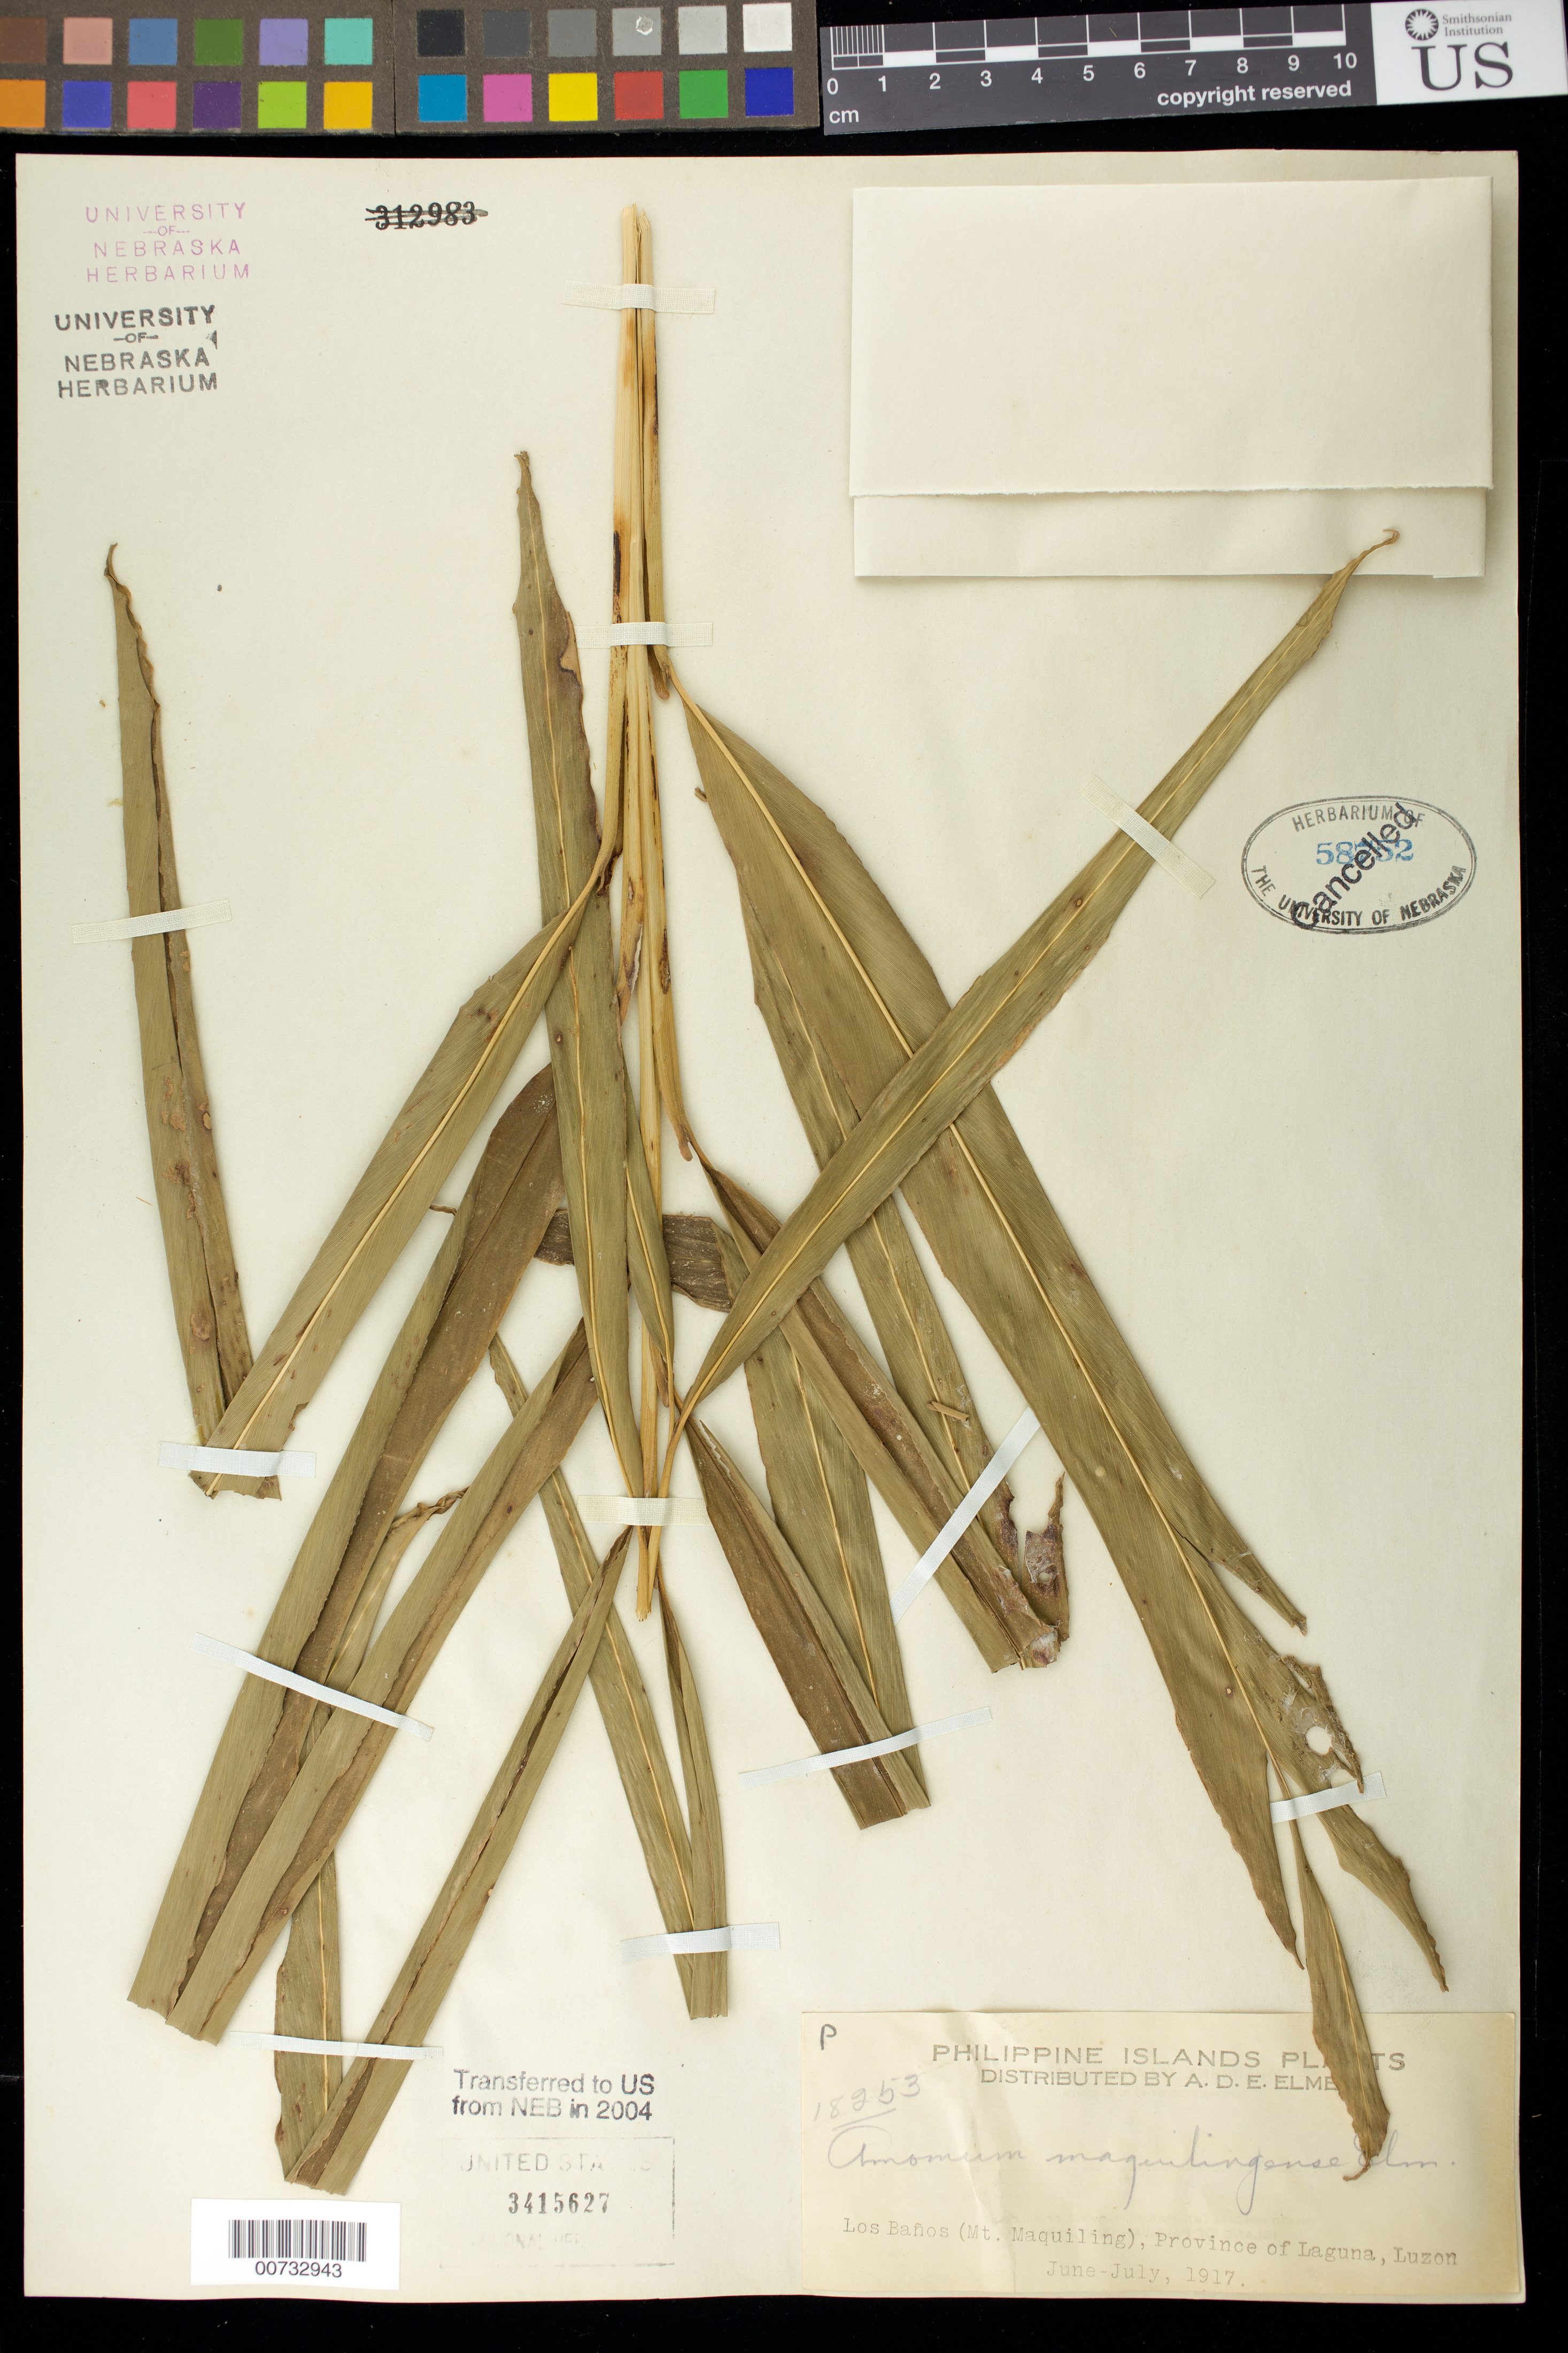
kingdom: Plantae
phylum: Tracheophyta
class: Liliopsida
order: Zingiberales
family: Zingiberaceae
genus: Amomum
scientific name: Amomum sp.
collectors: A. D. E. Elmer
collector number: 18253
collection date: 1917-06/1917-07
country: Philippines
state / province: Calabarzon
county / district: Laguna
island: Luzon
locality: Los Banos, Mt Maquiling.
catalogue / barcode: US 3415627